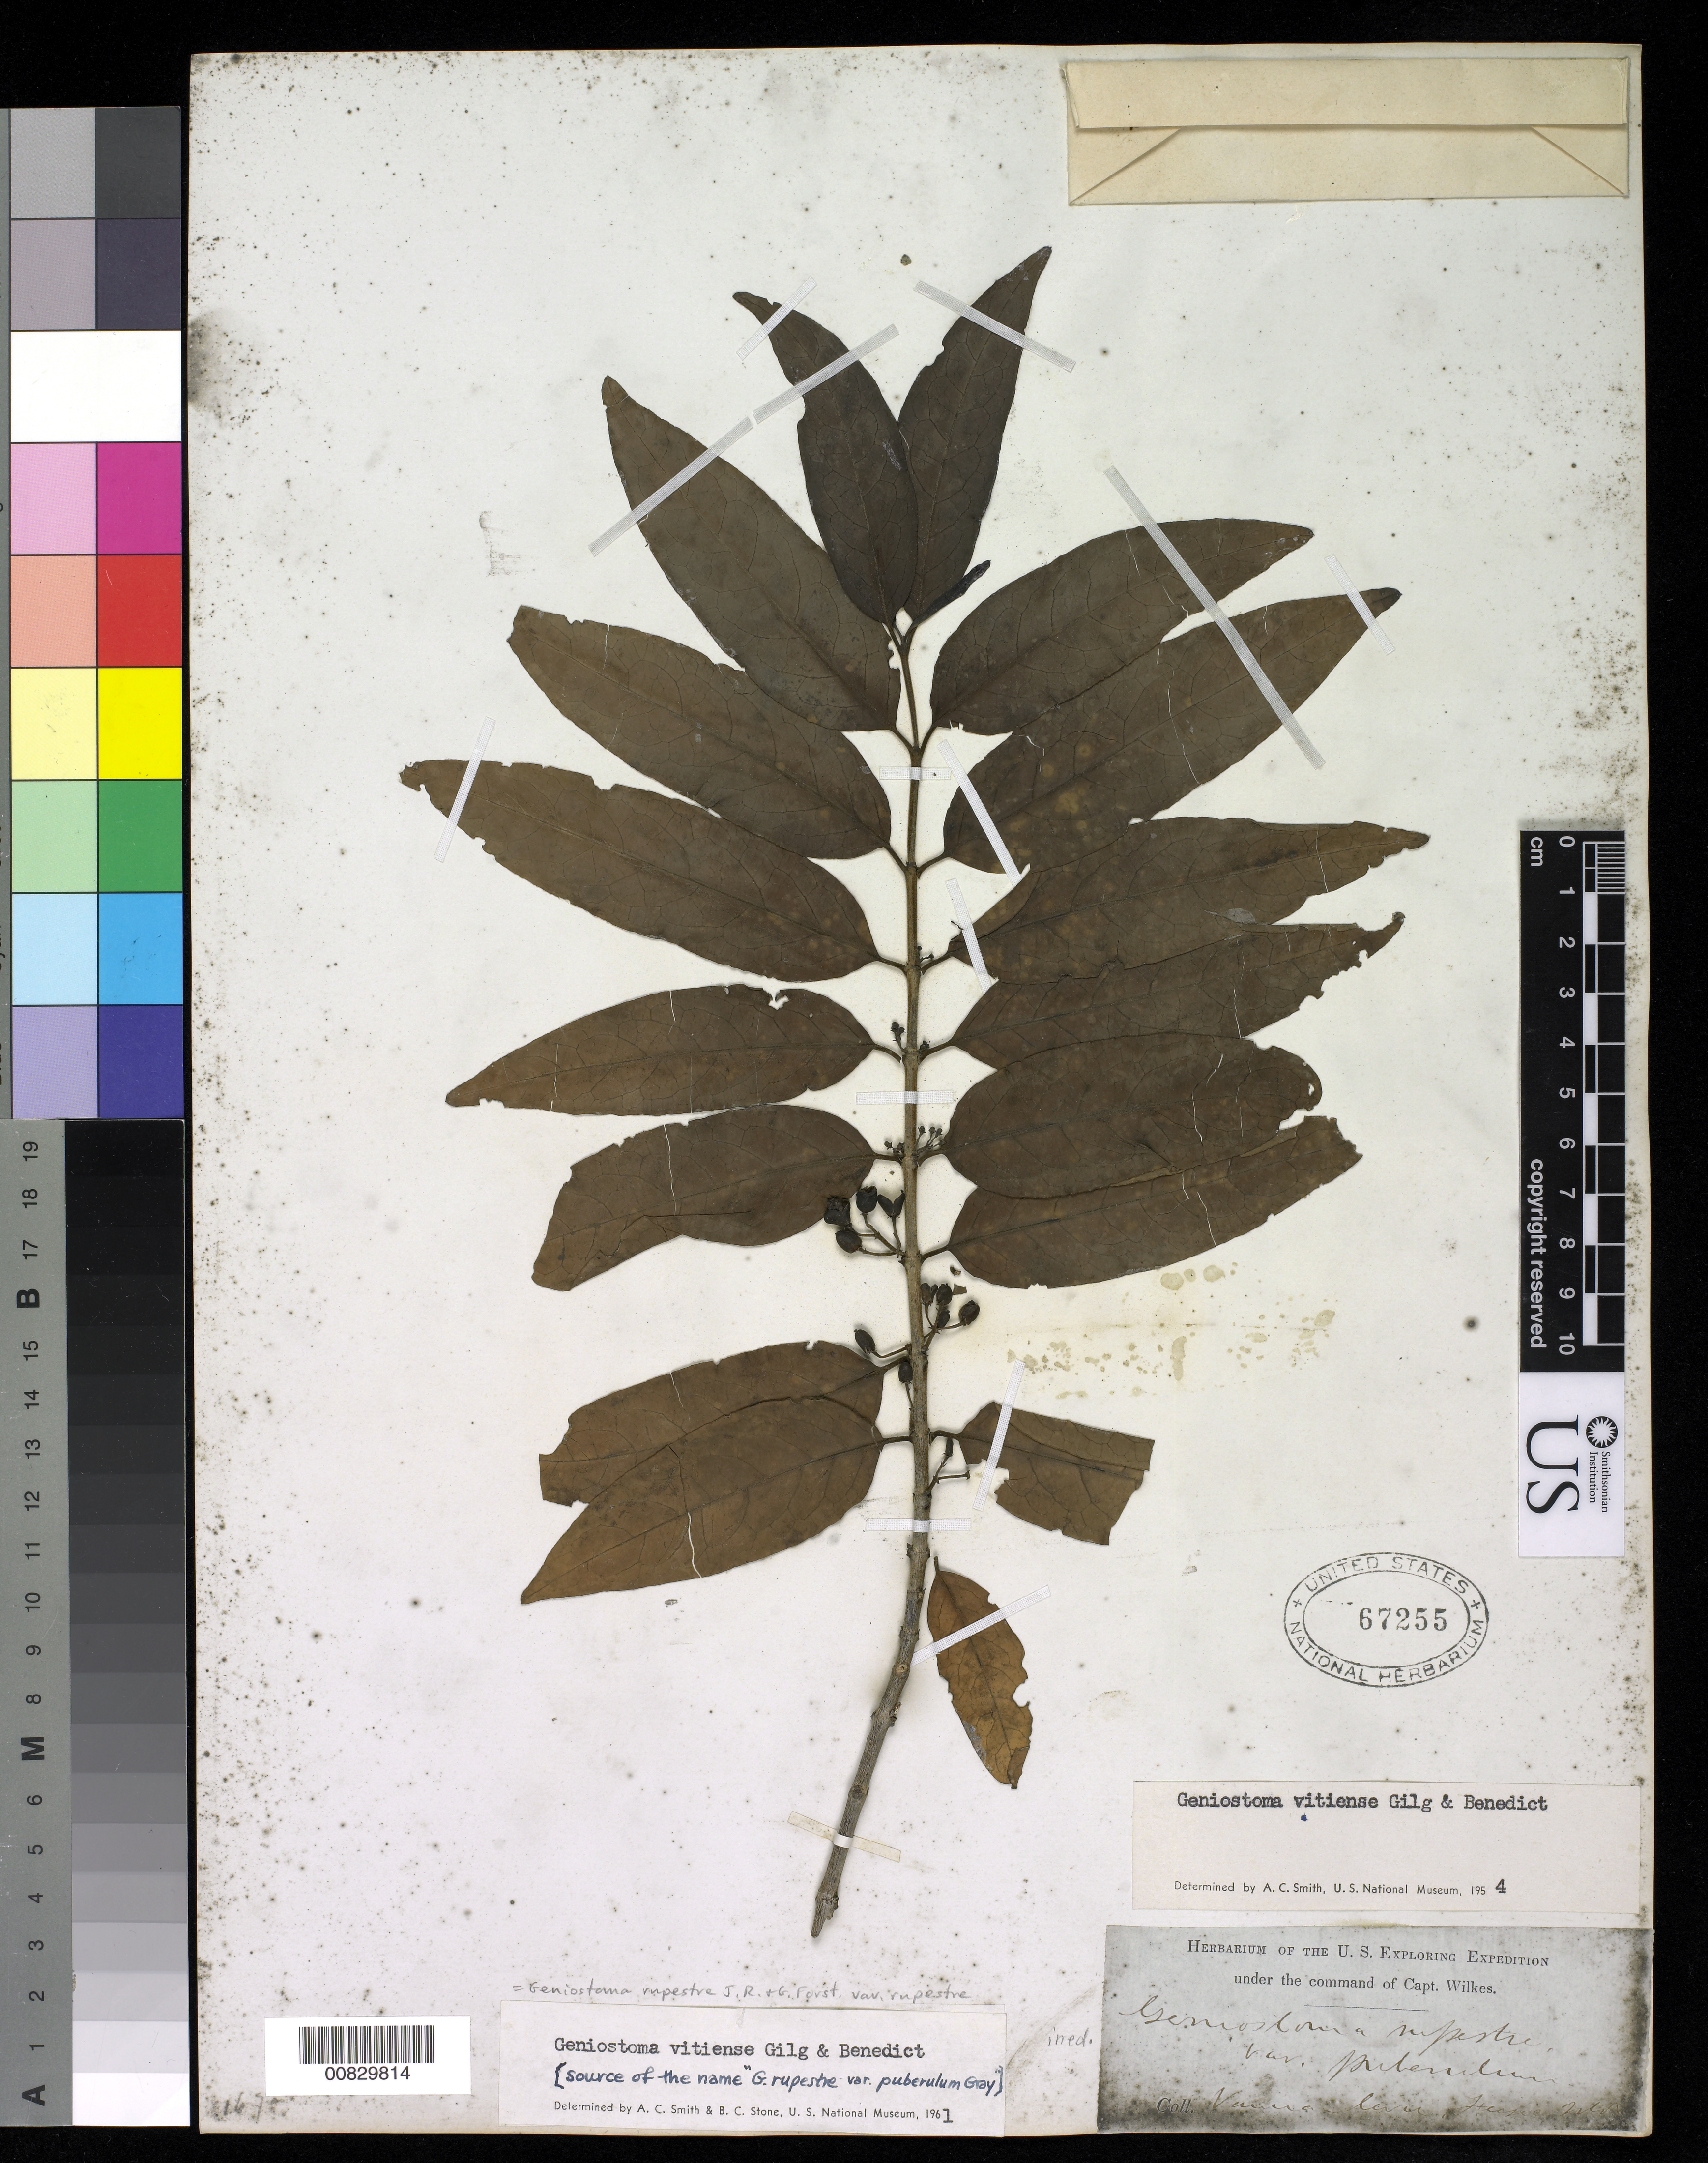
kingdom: Plantae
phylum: Tracheophyta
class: Magnoliopsida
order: Gentianales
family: Loganiaceae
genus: Geniostoma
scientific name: Geniostoma rupestre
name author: J.R. Forst. & G. Forst.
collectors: Wilkes Explor. Exped.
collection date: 1838/1842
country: Fiji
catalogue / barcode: US 67255